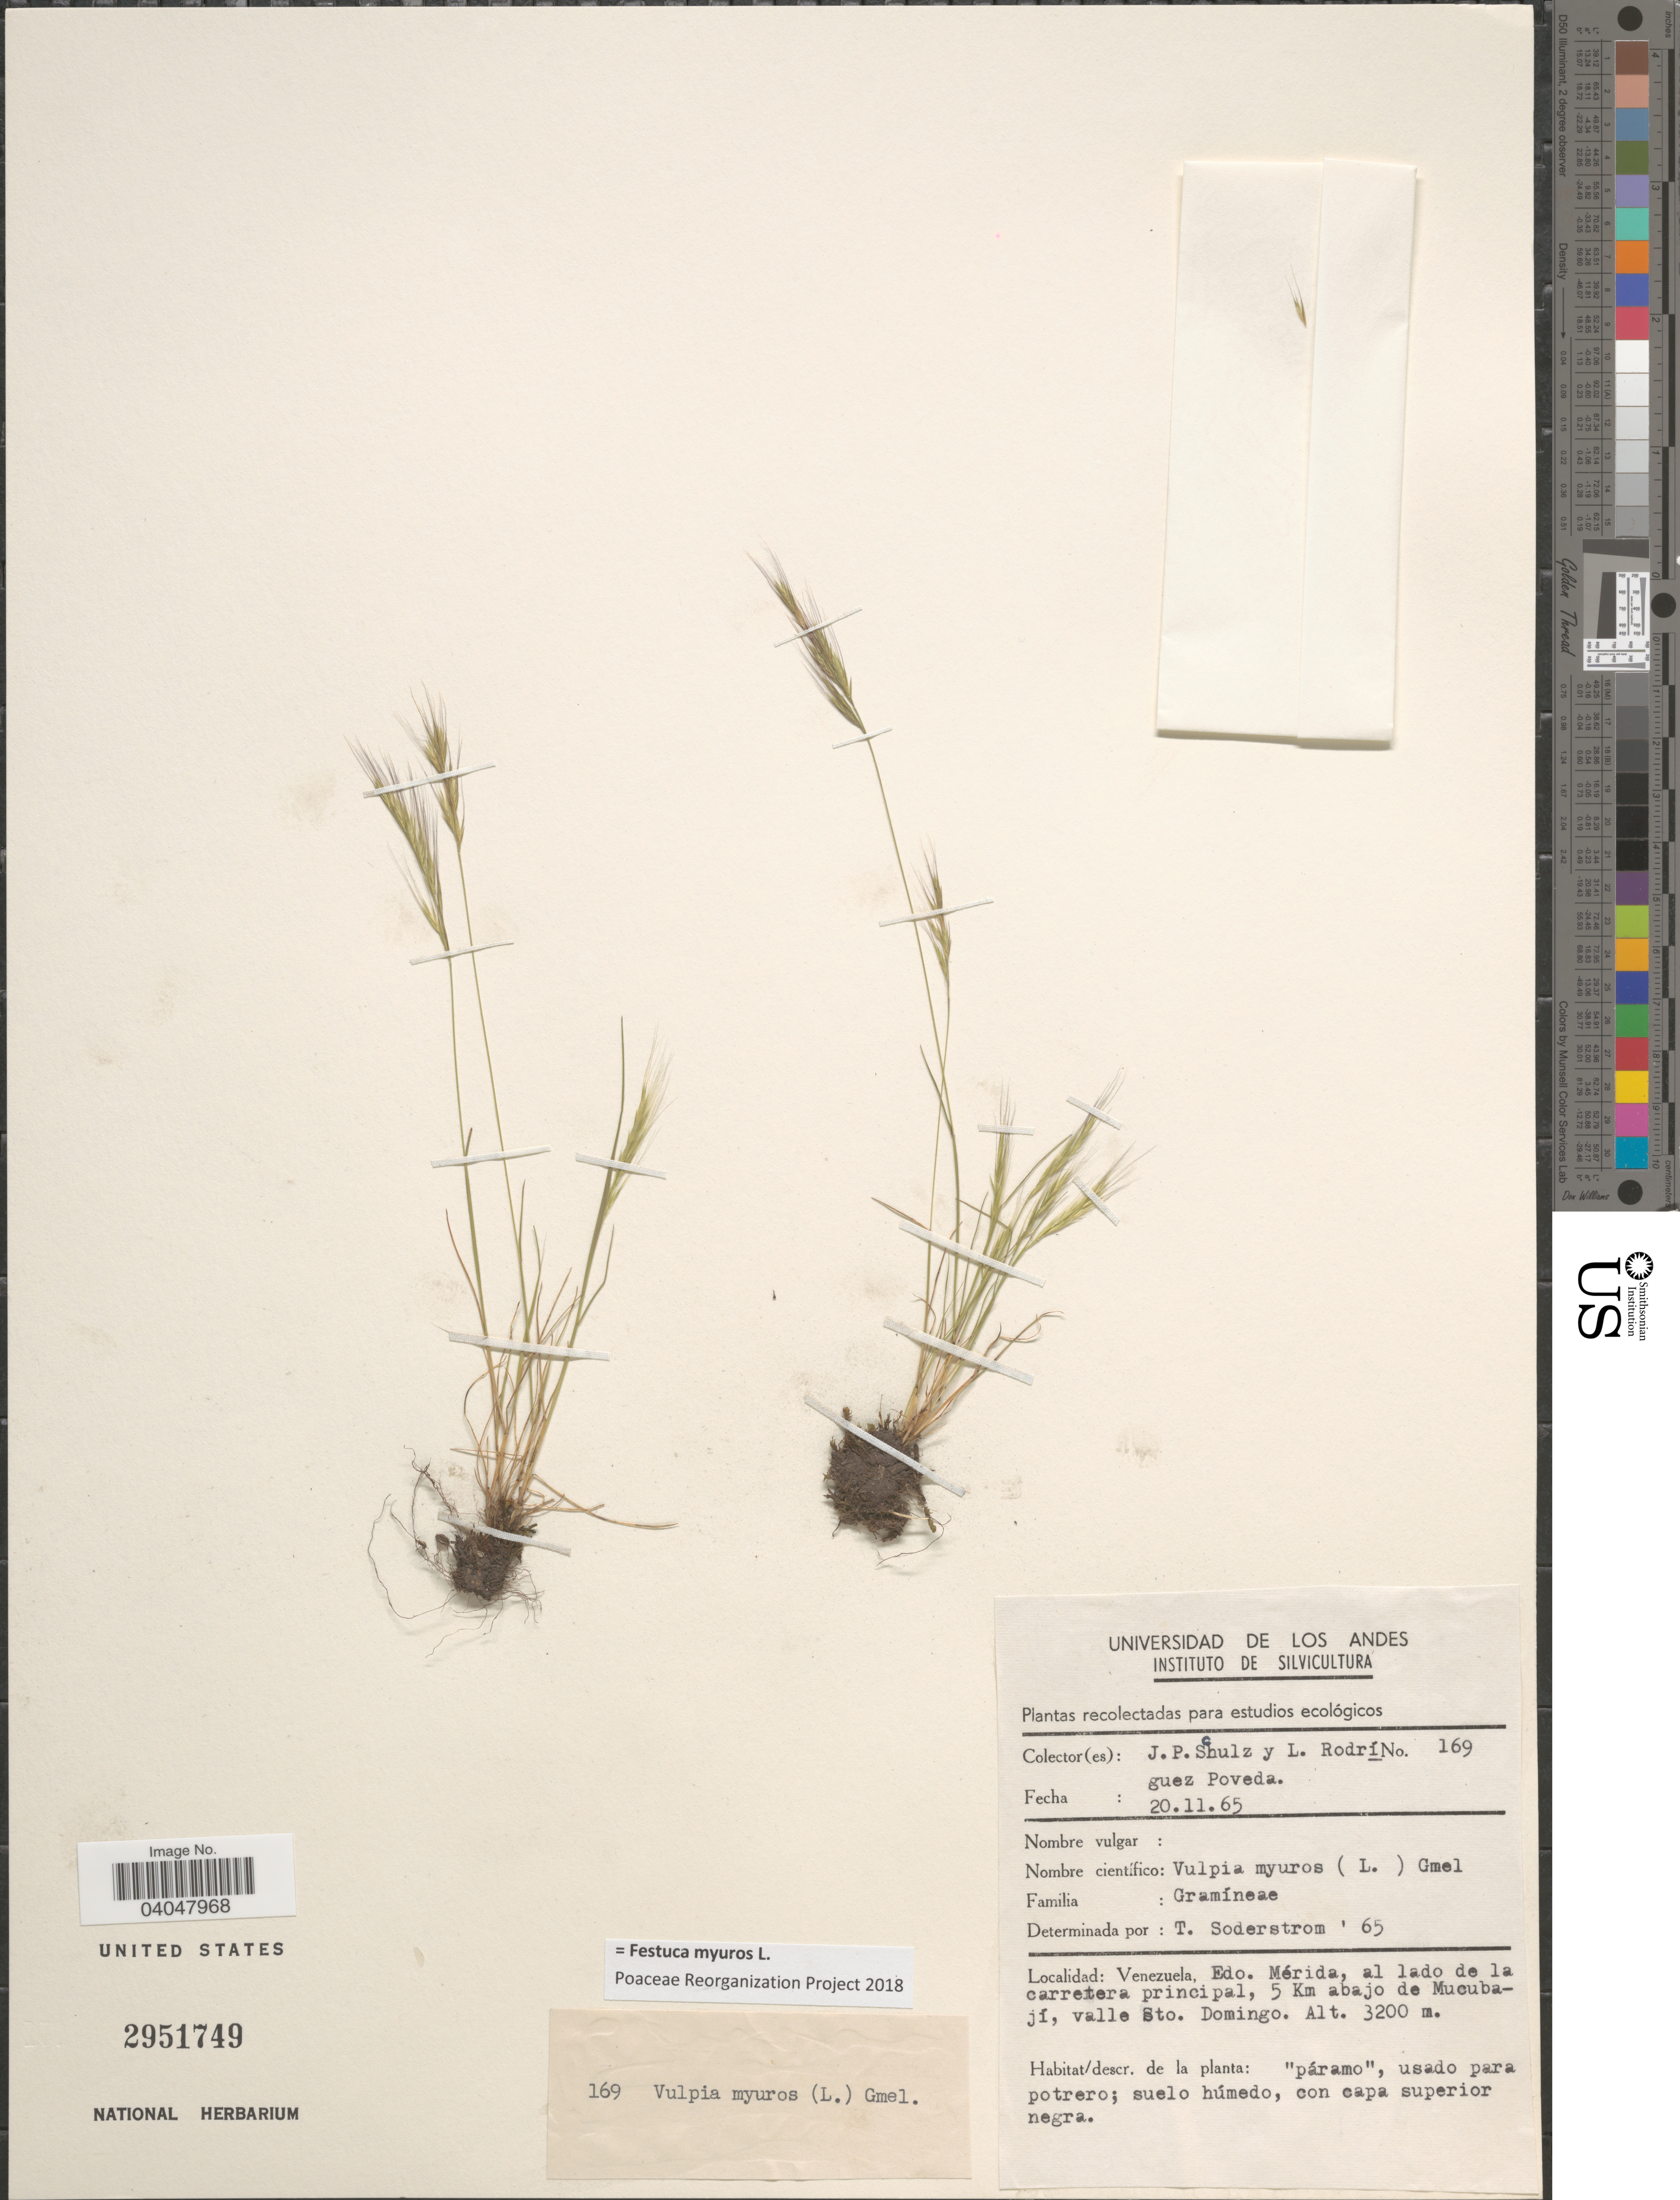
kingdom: Plantae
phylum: Tracheophyta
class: Liliopsida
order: Poales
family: Poaceae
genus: Festuca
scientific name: Festuca myuros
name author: L.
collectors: J. P. Schulz & L. Rodríguez P.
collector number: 169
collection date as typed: Transcribed d/m/y: 20/11/65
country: Venezuela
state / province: Merida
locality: Al lado de la carretera principal, 5 Km abajo de Mucubají, valle Sto. Domingo.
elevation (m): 3200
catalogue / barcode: US 2951749